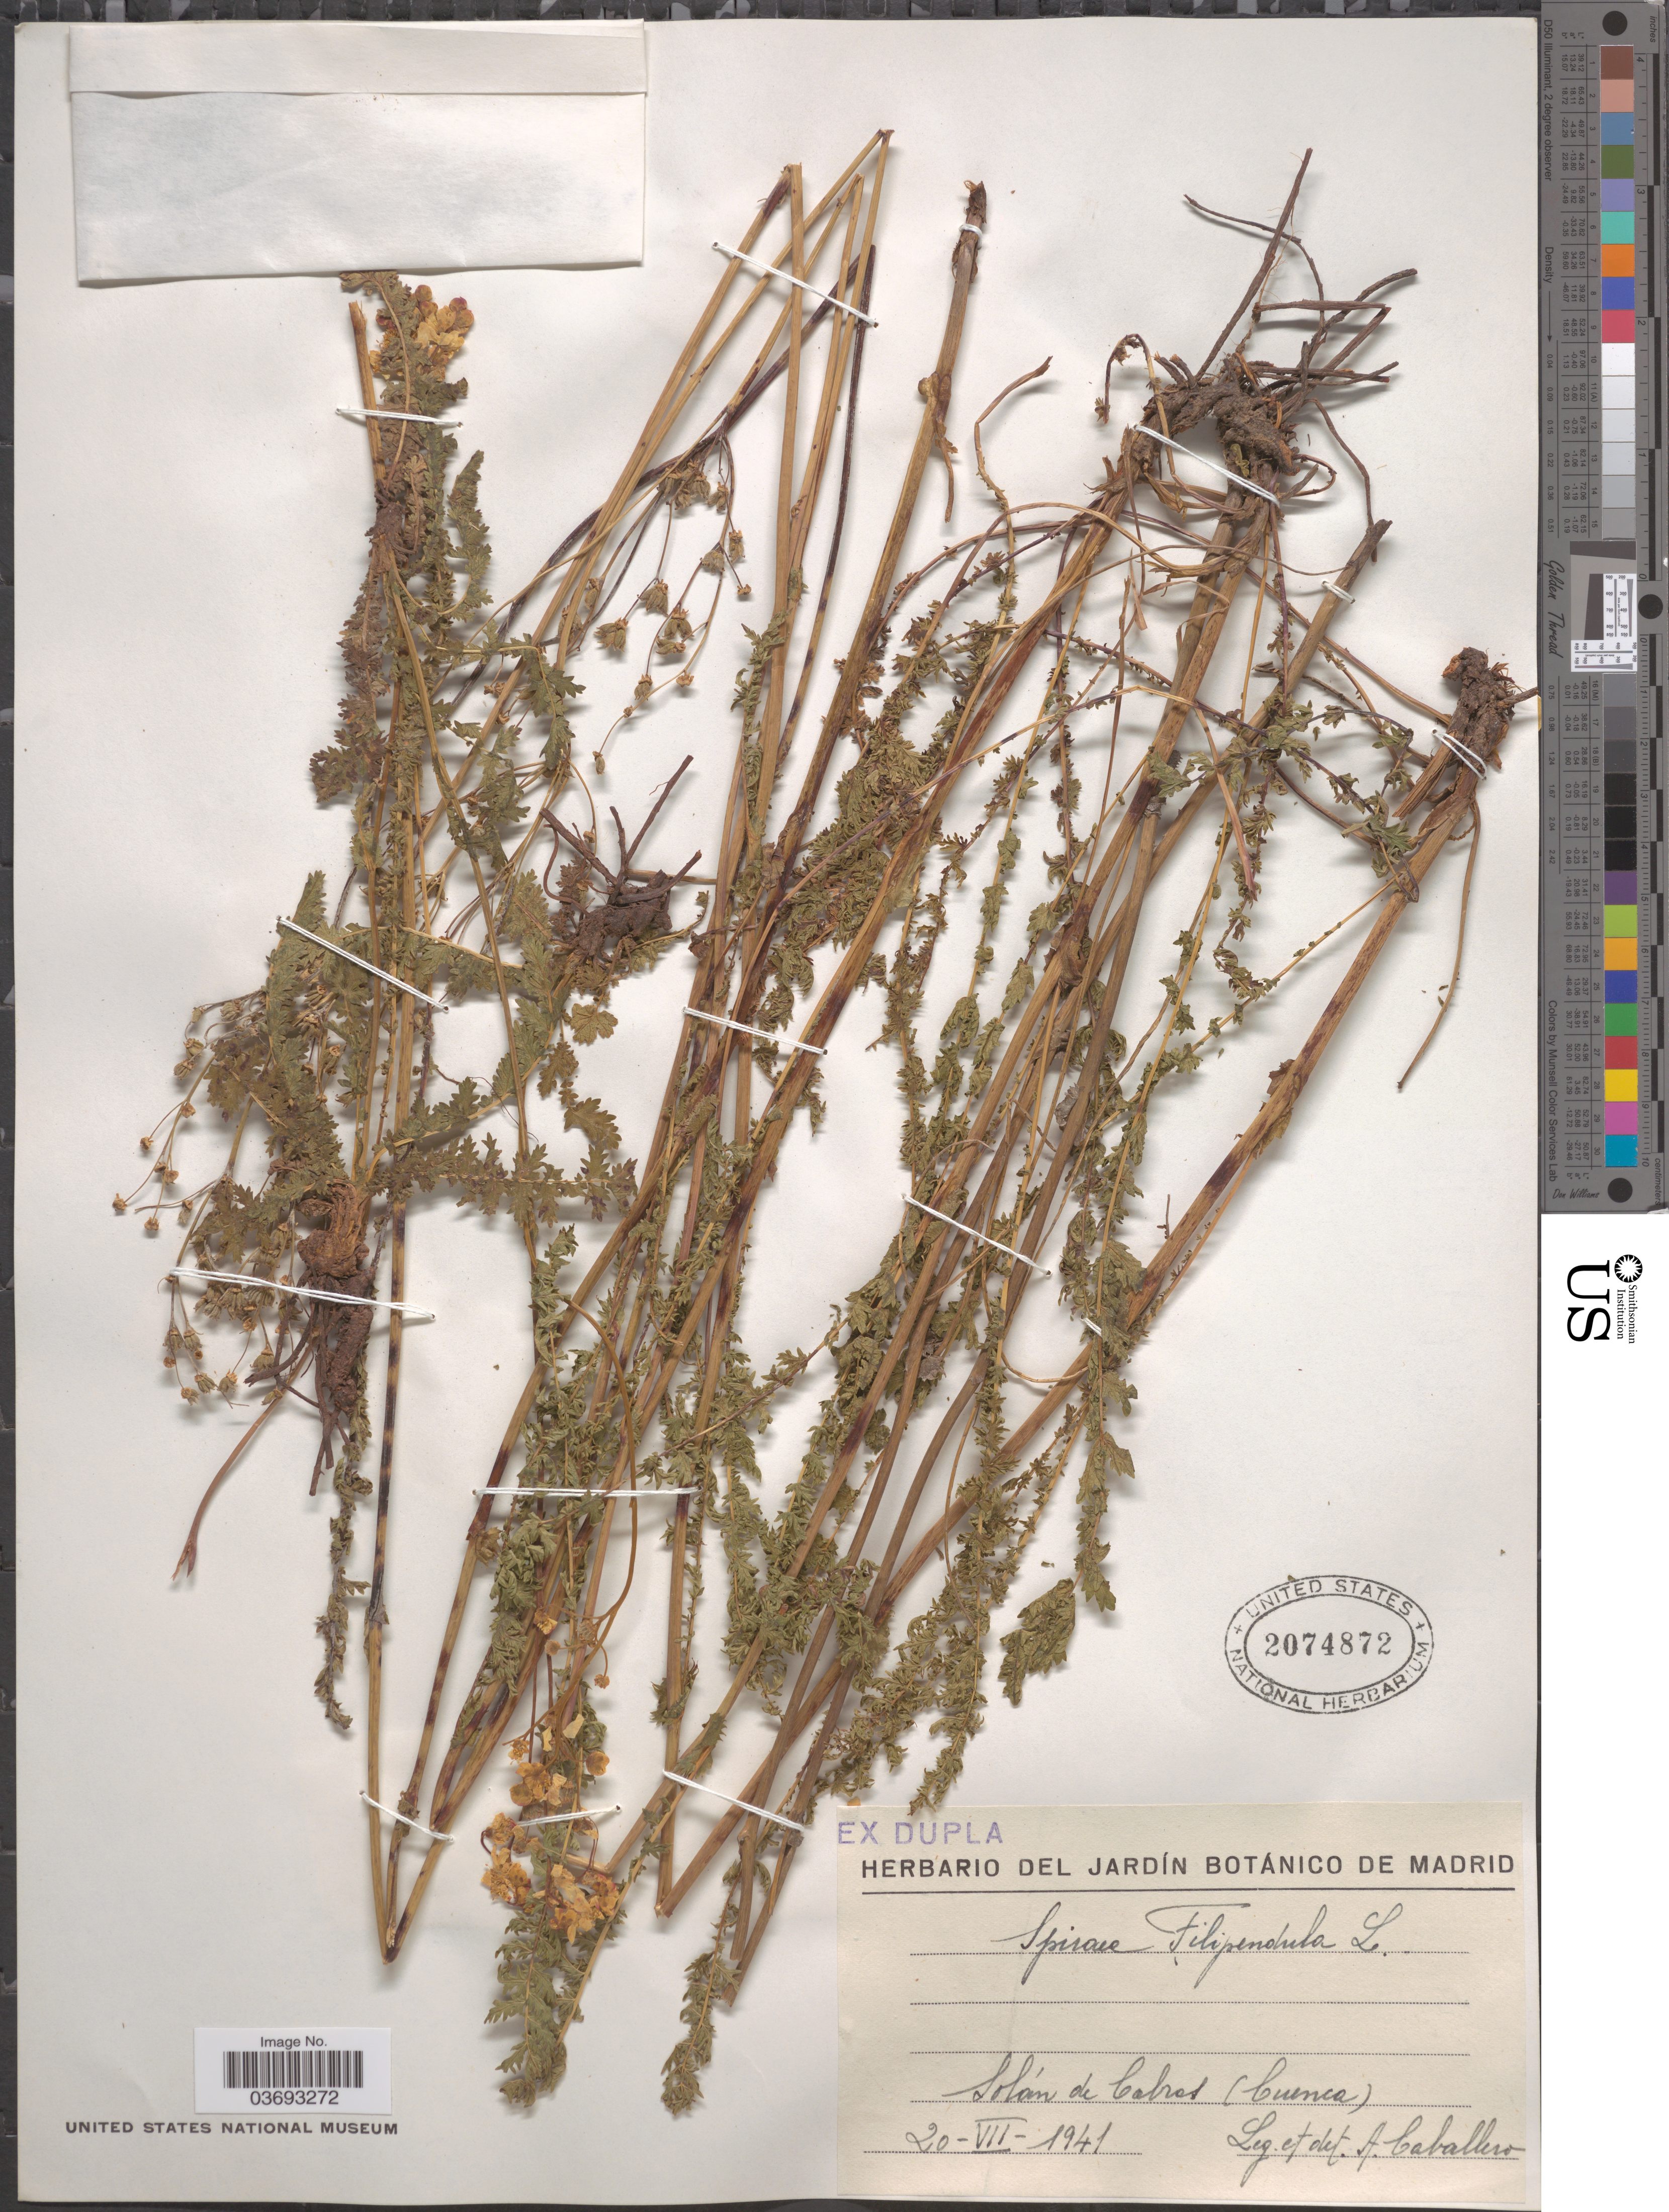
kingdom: Plantae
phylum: Tracheophyta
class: Magnoliopsida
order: Rosales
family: Rosaceae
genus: Spiraea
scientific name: Spiraea filipendula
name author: L.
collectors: A. Caballero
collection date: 1941-07-20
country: Spain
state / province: Madrid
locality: Solán de Cabras (Cuenca).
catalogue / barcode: US 2074872